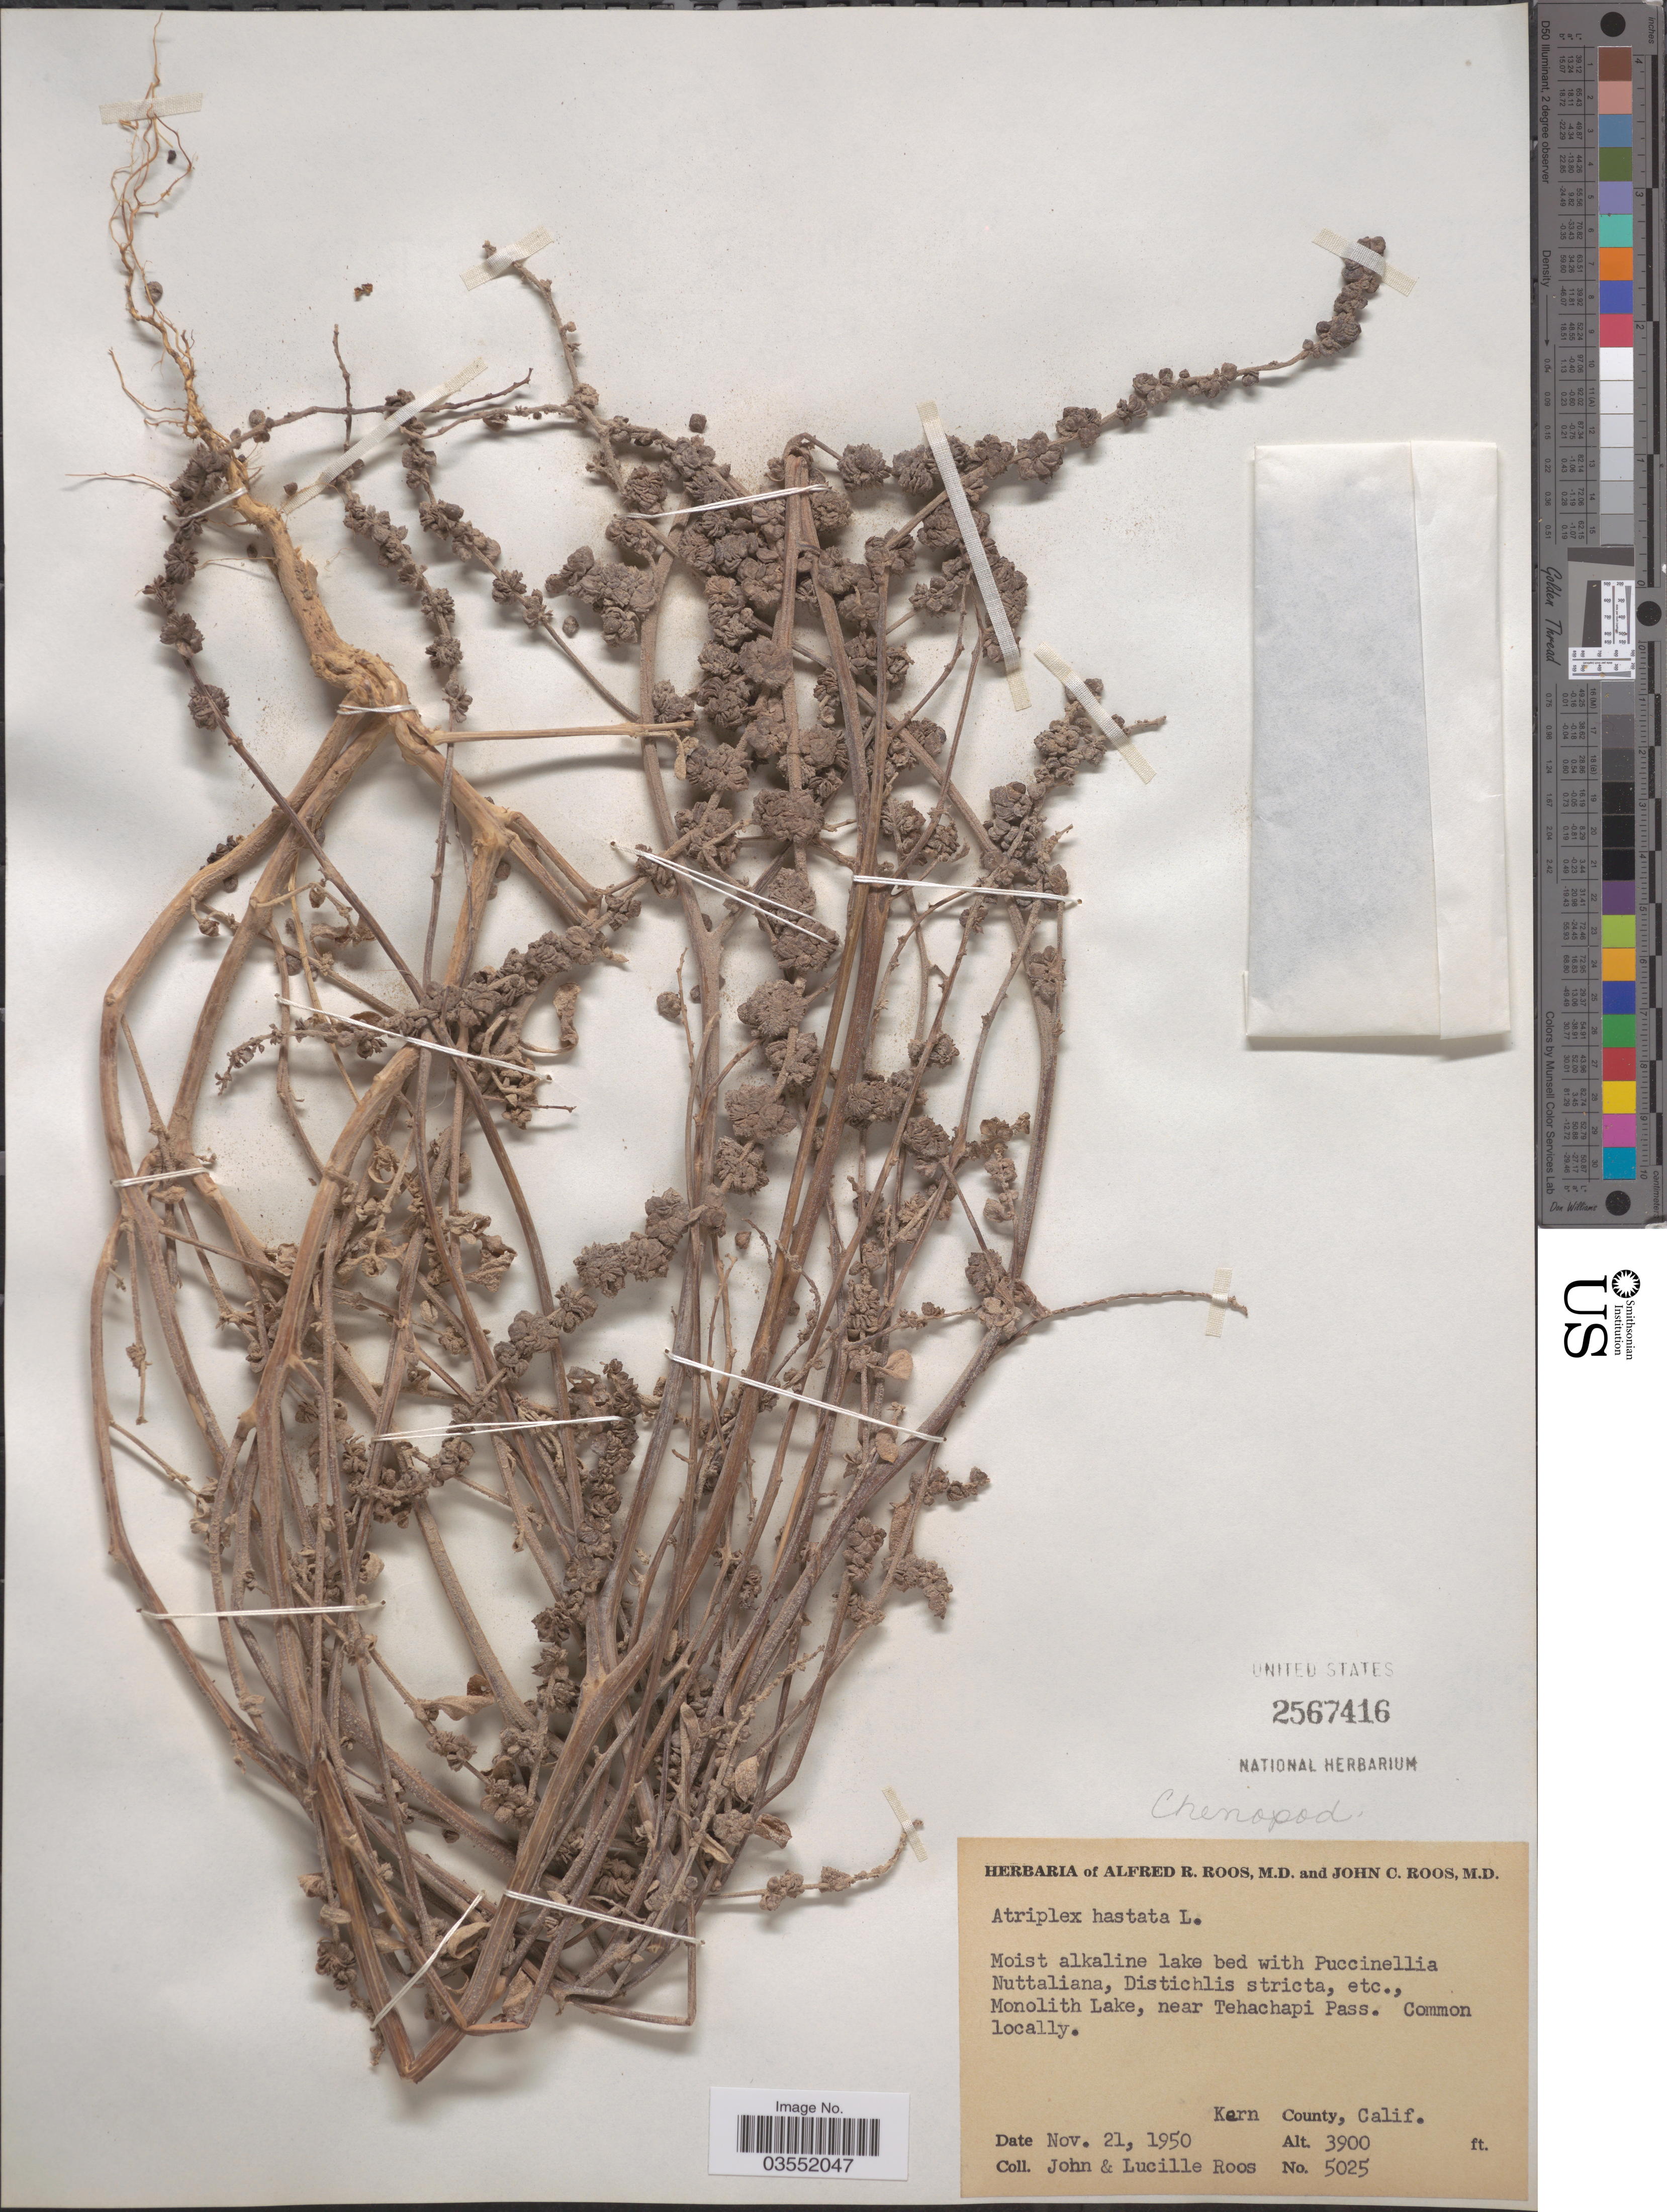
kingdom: Plantae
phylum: Tracheophyta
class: Magnoliopsida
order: Caryophyllales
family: Amaranthaceae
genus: Atriplex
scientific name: Atriplex hastata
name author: L.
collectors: J. C. Roos & L. Roos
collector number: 5025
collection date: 1950-11-21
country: United States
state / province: California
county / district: Kern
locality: Monolith Lake, near Tehachapi Pass. Kern County.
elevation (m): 1189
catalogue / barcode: US 2567416